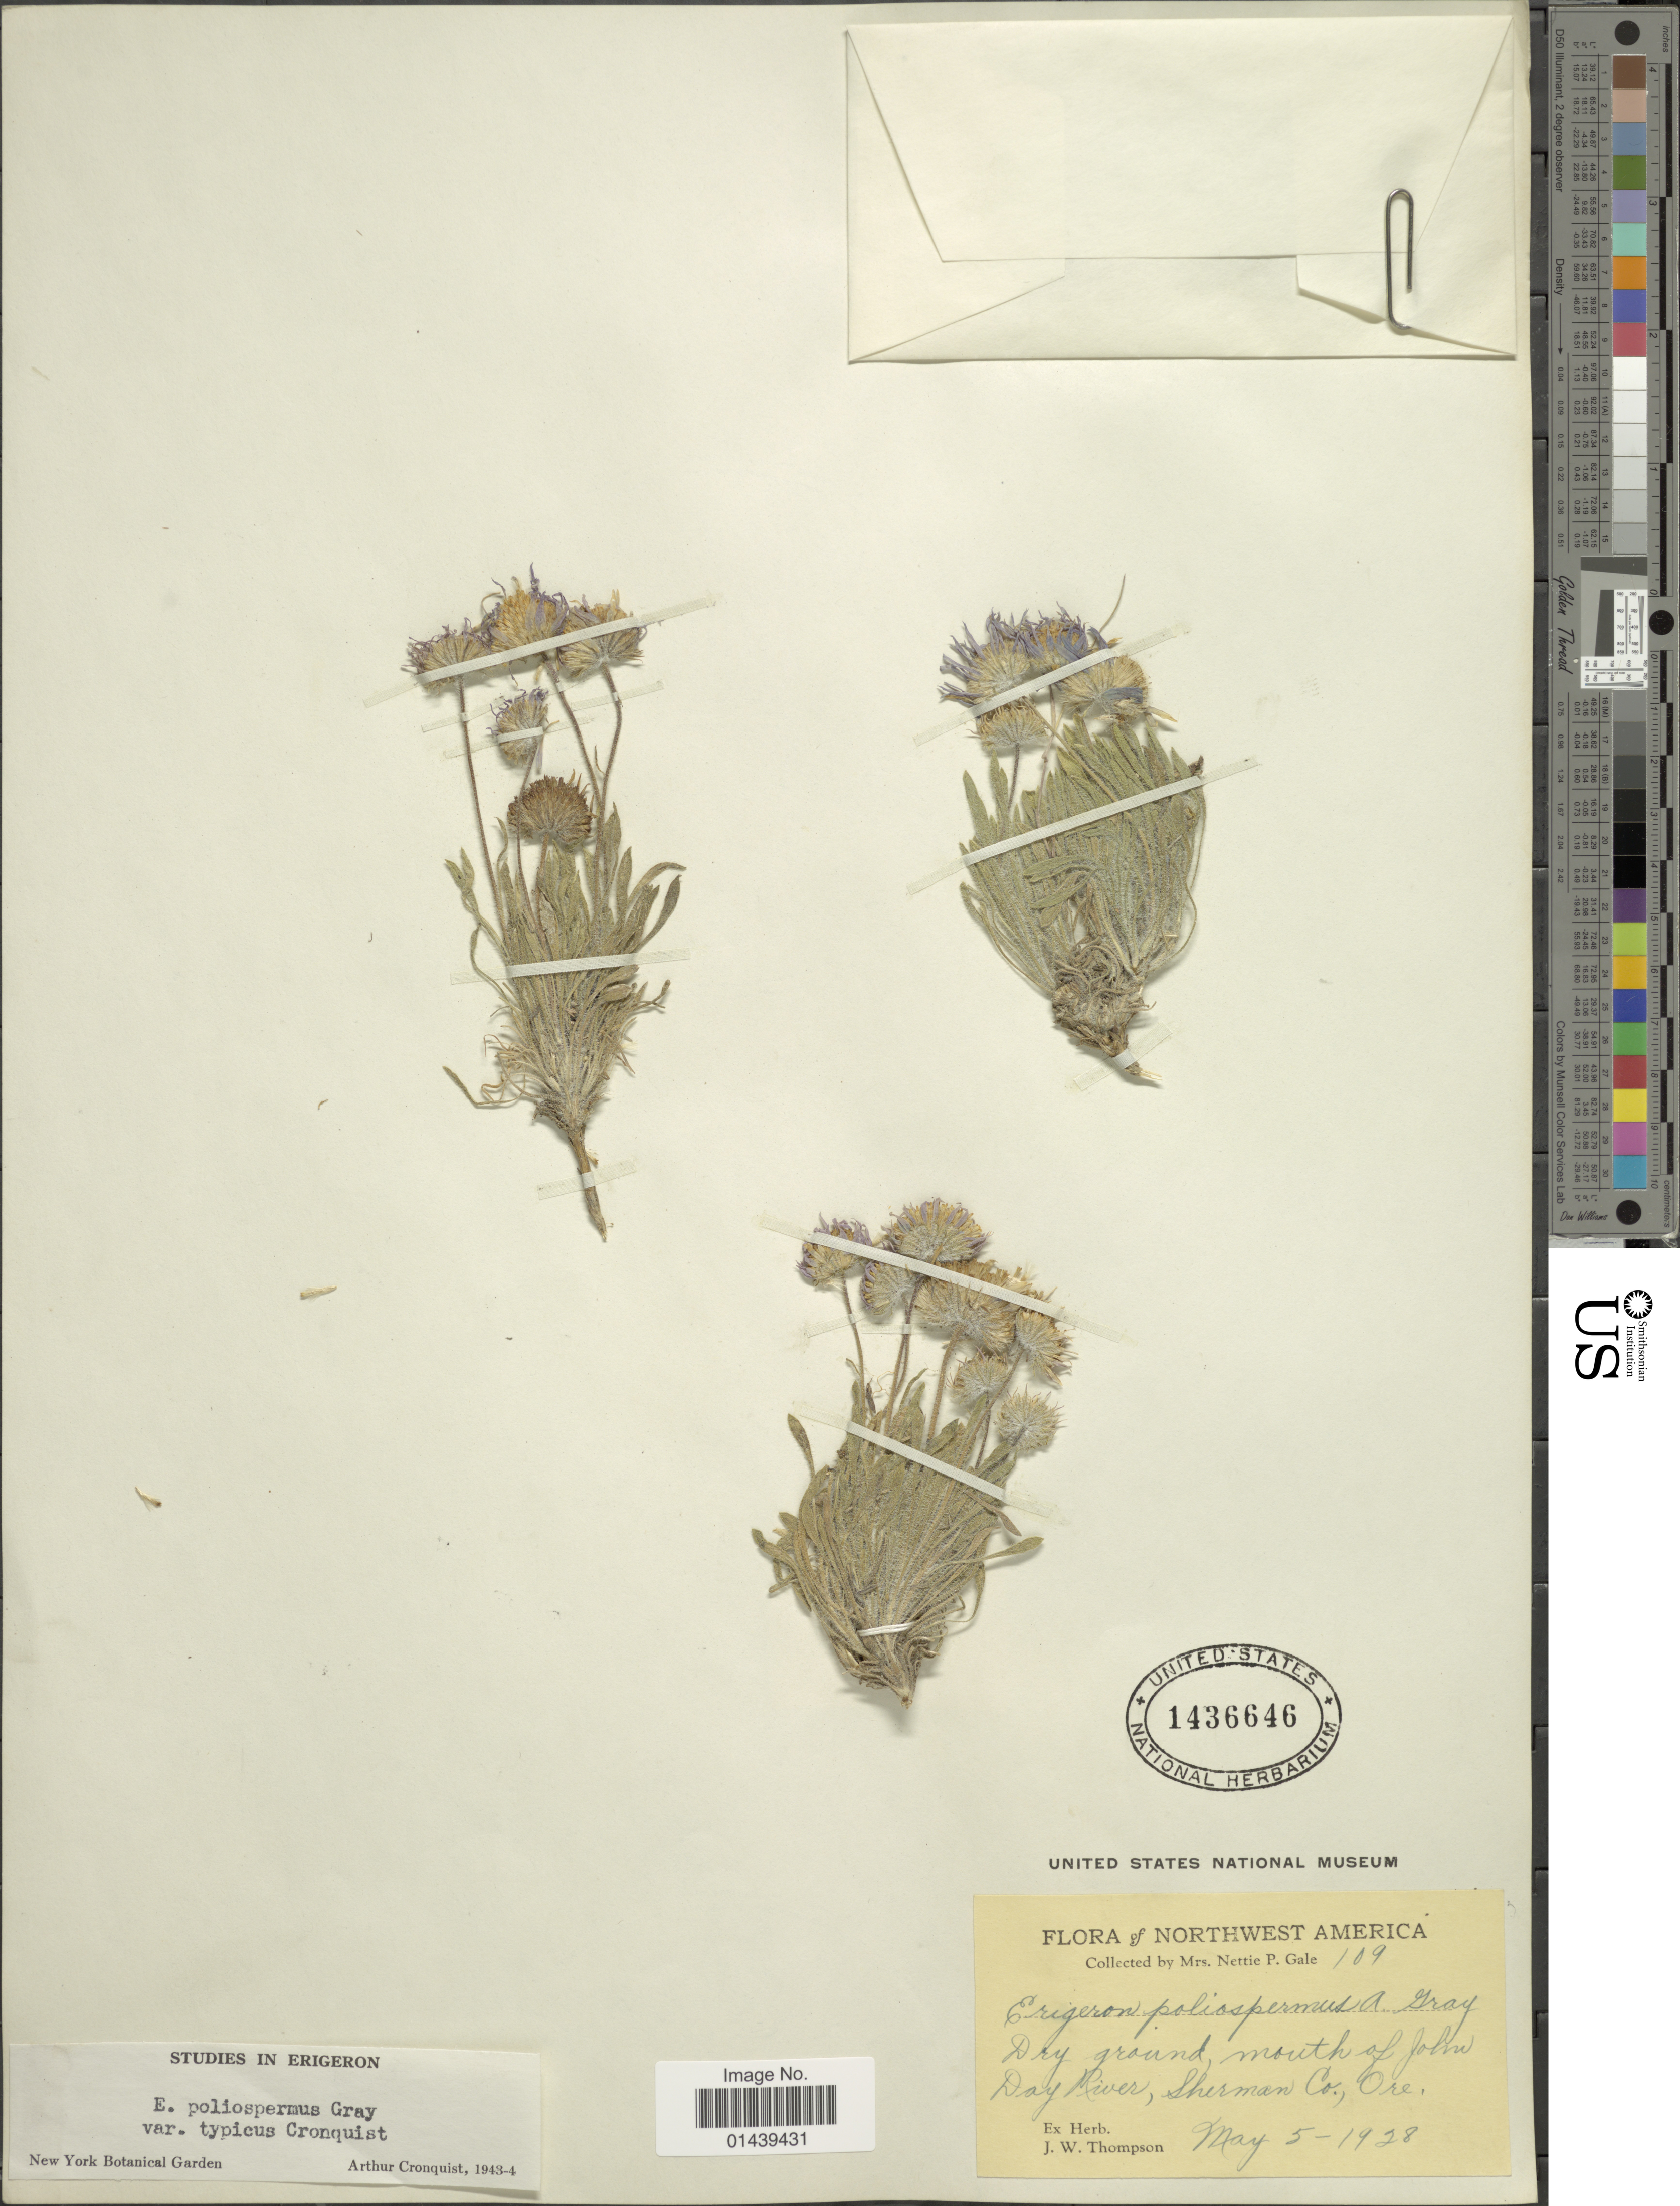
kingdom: Plantae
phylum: Tracheophyta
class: Magnoliopsida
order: Asterales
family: Asteraceae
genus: Erigeron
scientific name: Erigeron poliospermus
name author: A. Gray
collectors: N. Gale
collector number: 109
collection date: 1928-05-05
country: United States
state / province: Oregon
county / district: Sherman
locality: Mouth of John Day River, Sherman Co.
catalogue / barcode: US 1436646